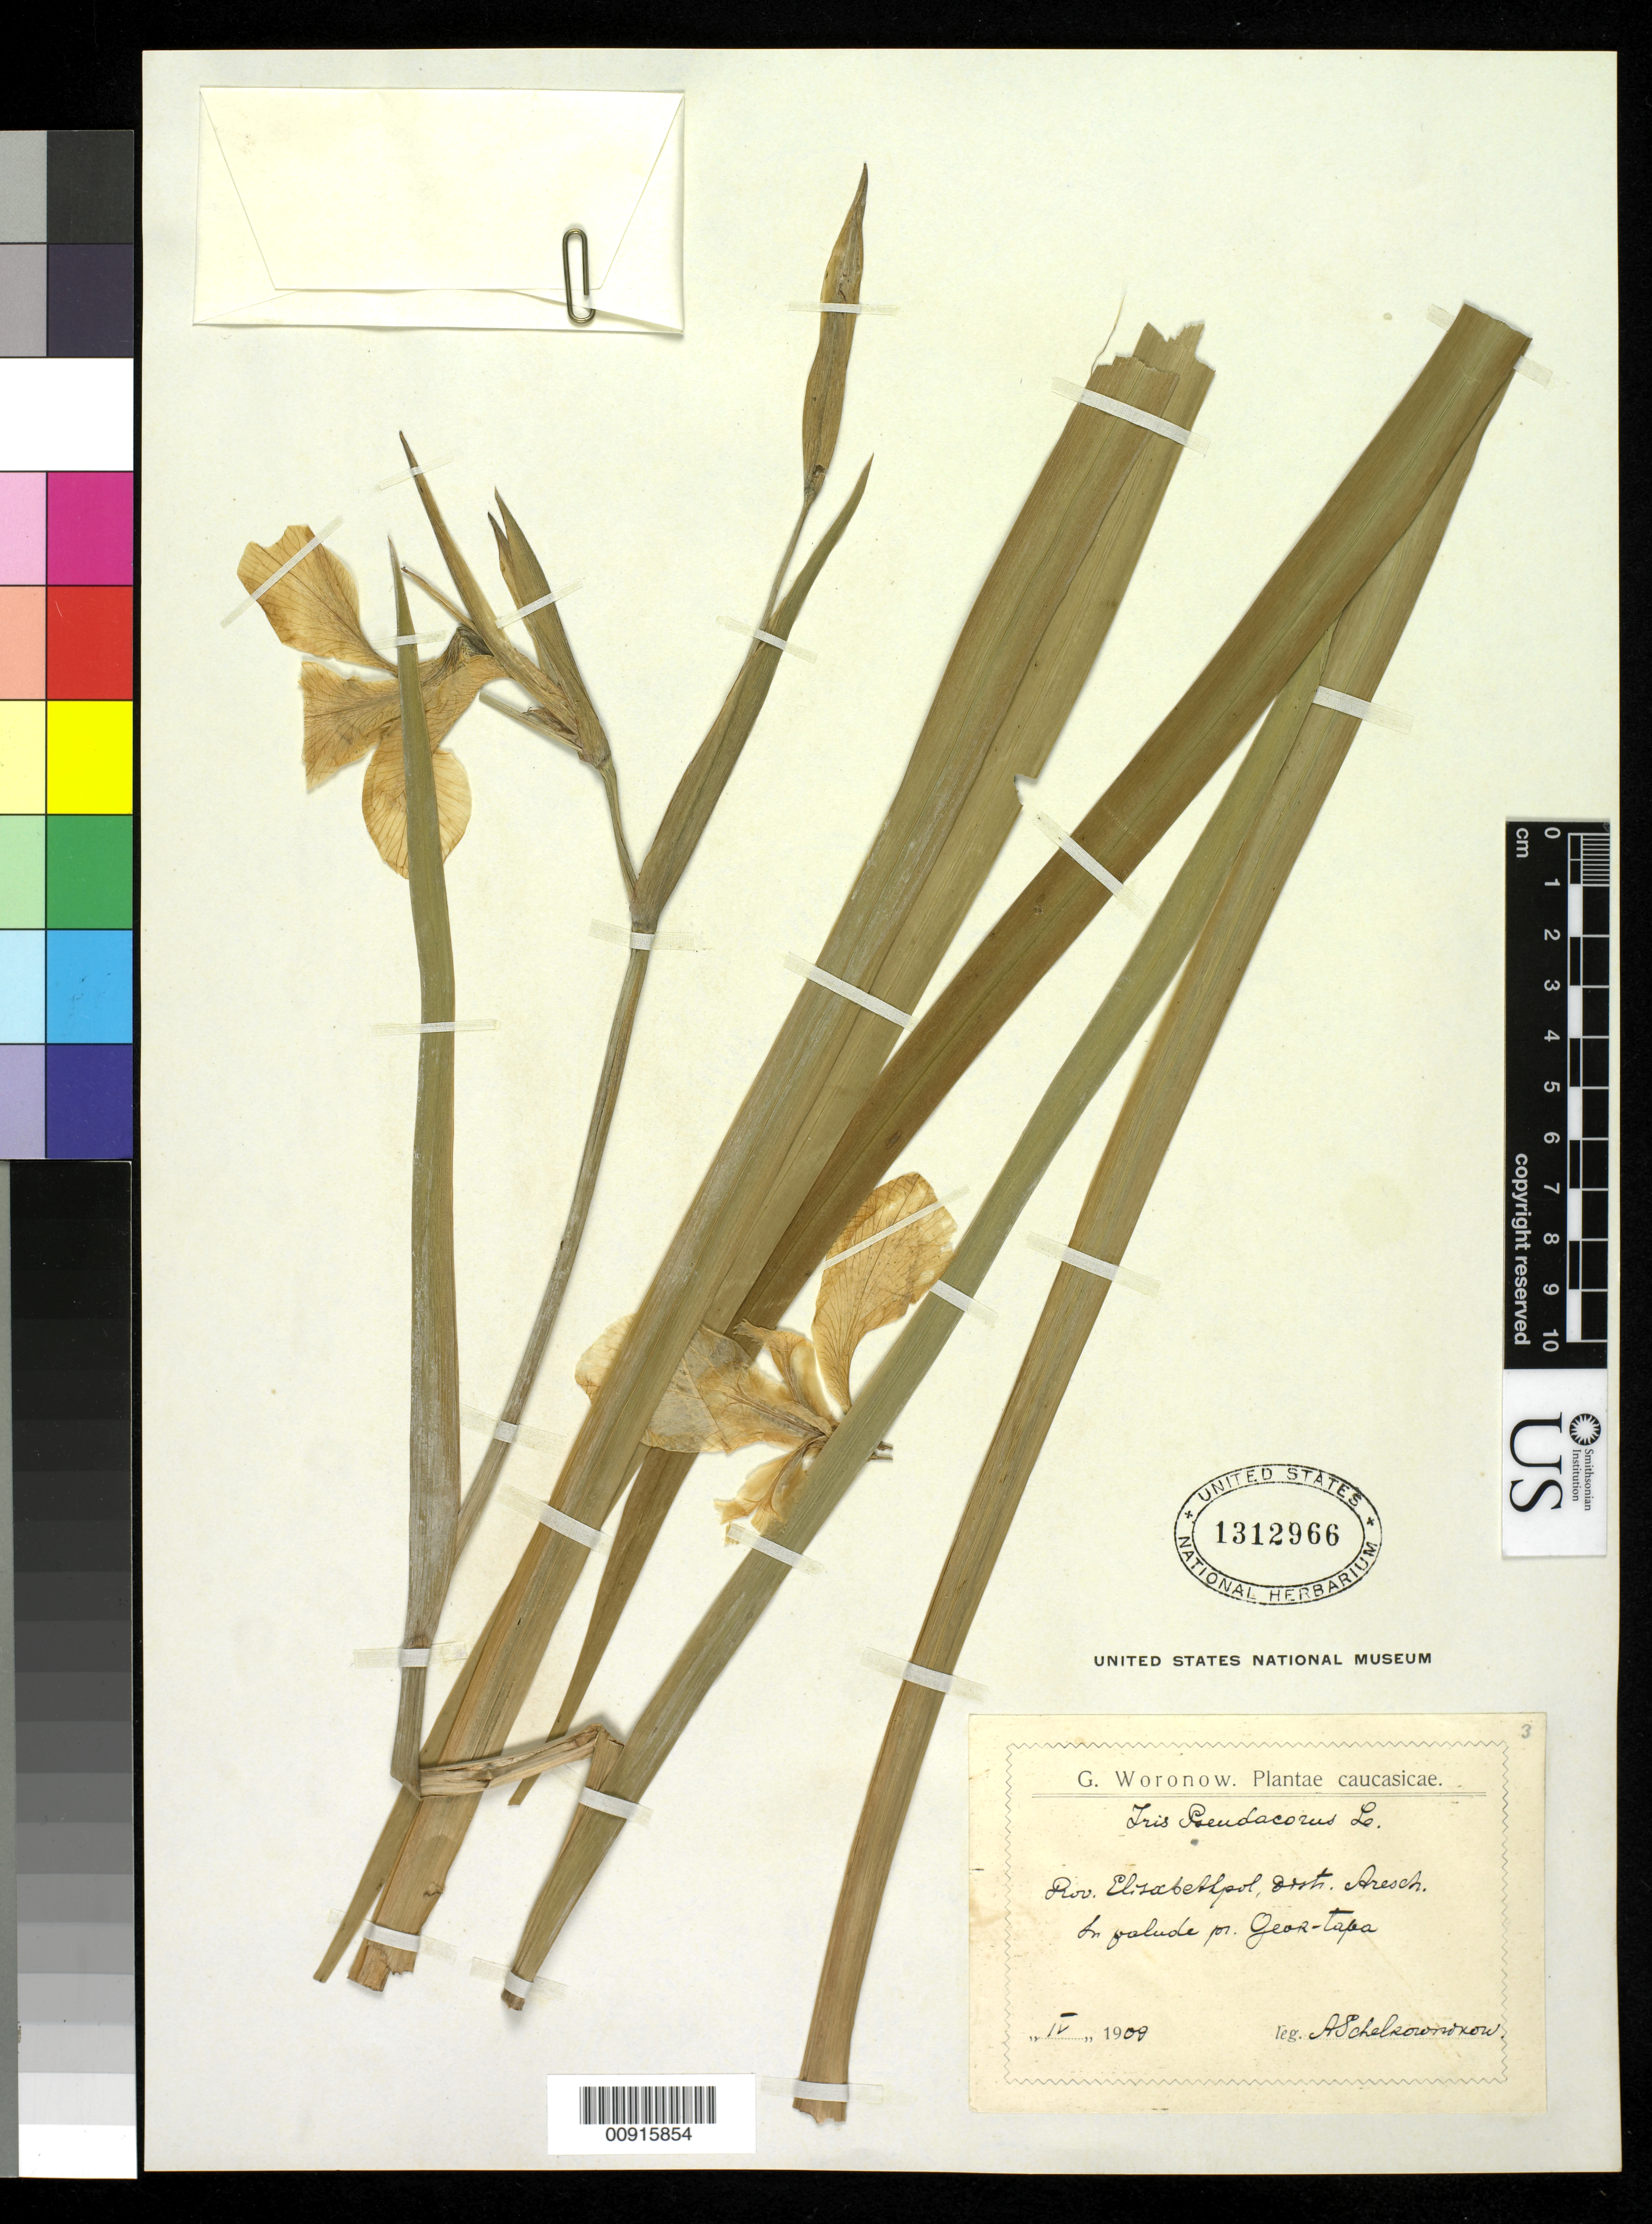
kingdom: Plantae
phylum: Tracheophyta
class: Liliopsida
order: Asparagales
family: Iridaceae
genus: Iris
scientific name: Iris pseudacorus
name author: L.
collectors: A. B. Schelkovnikov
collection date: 1909-04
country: Georgia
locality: Prov. Elisabethpol, Dist. Aresch. In palude pr. Gear-tapa. Caucasus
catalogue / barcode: US 1312966